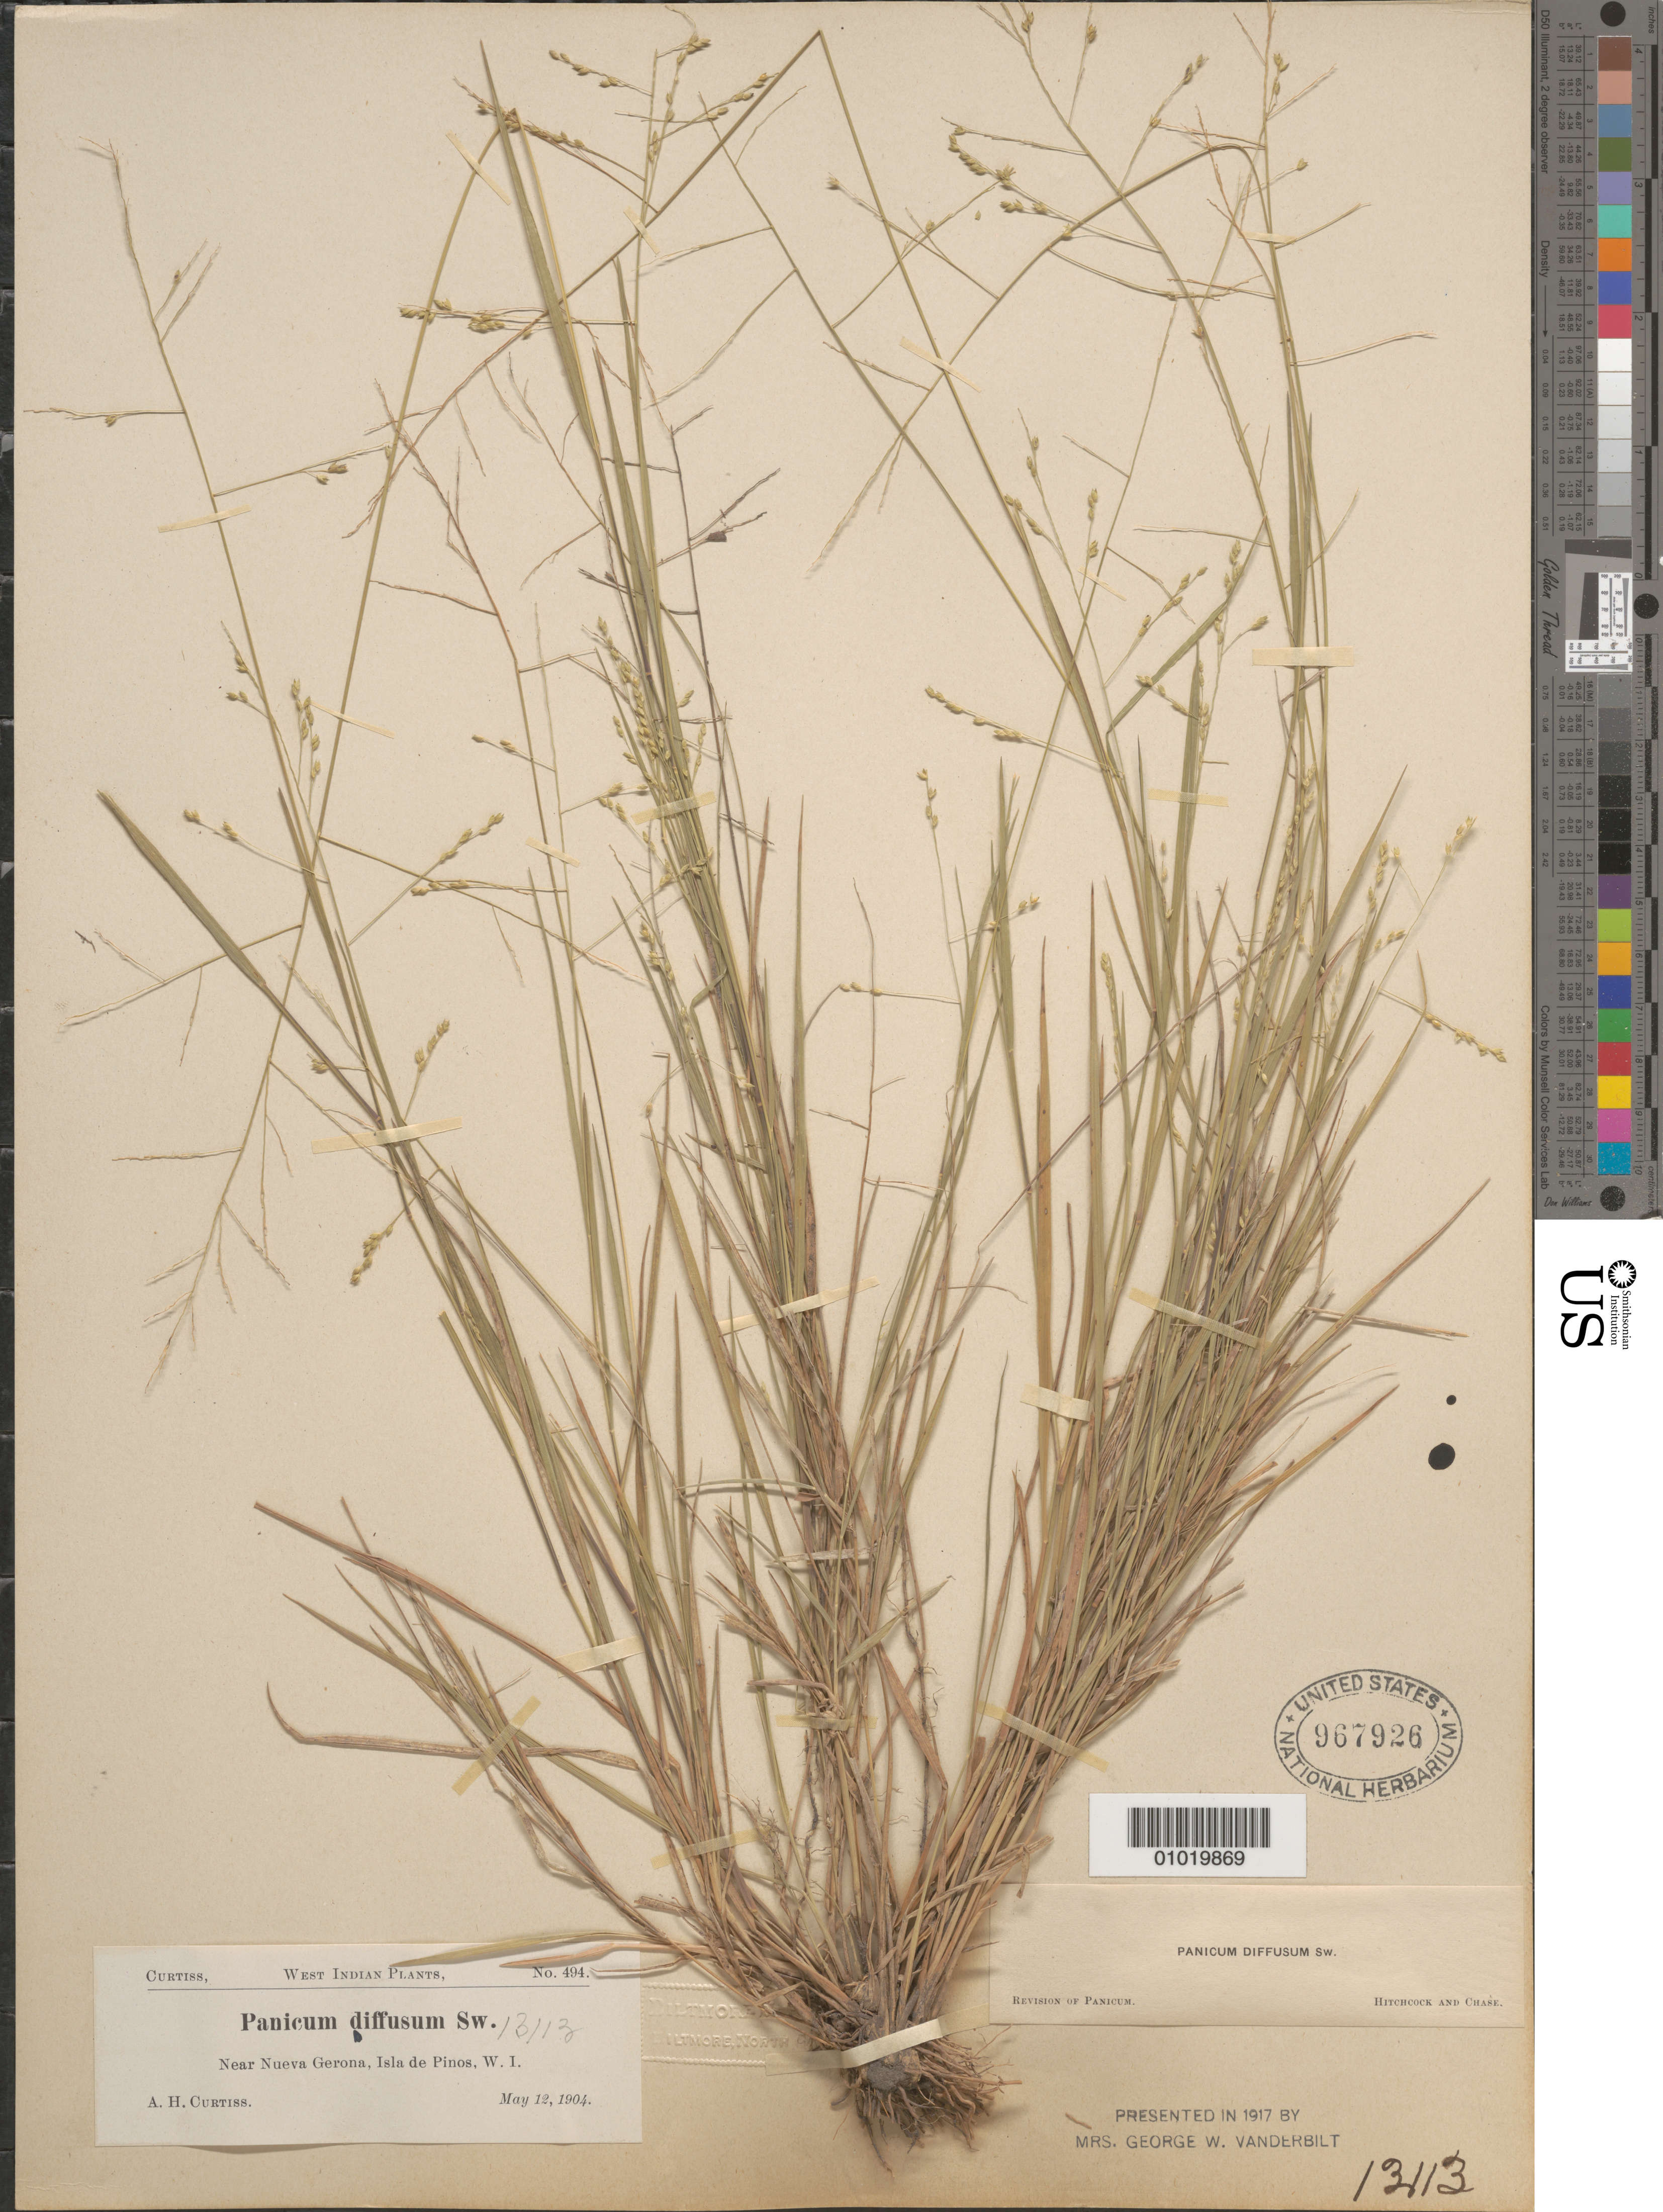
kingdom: Plantae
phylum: Tracheophyta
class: Liliopsida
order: Poales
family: Poaceae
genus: Panicum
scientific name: Panicum diffusum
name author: Sw.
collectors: A. H. Curtiss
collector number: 494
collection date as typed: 12 May 1904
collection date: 1904-05-12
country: Cuba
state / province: Isla de la Juventud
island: Isla de la Juventud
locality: [Isle of Pines], Near Nueva Gerona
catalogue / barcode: US 967926